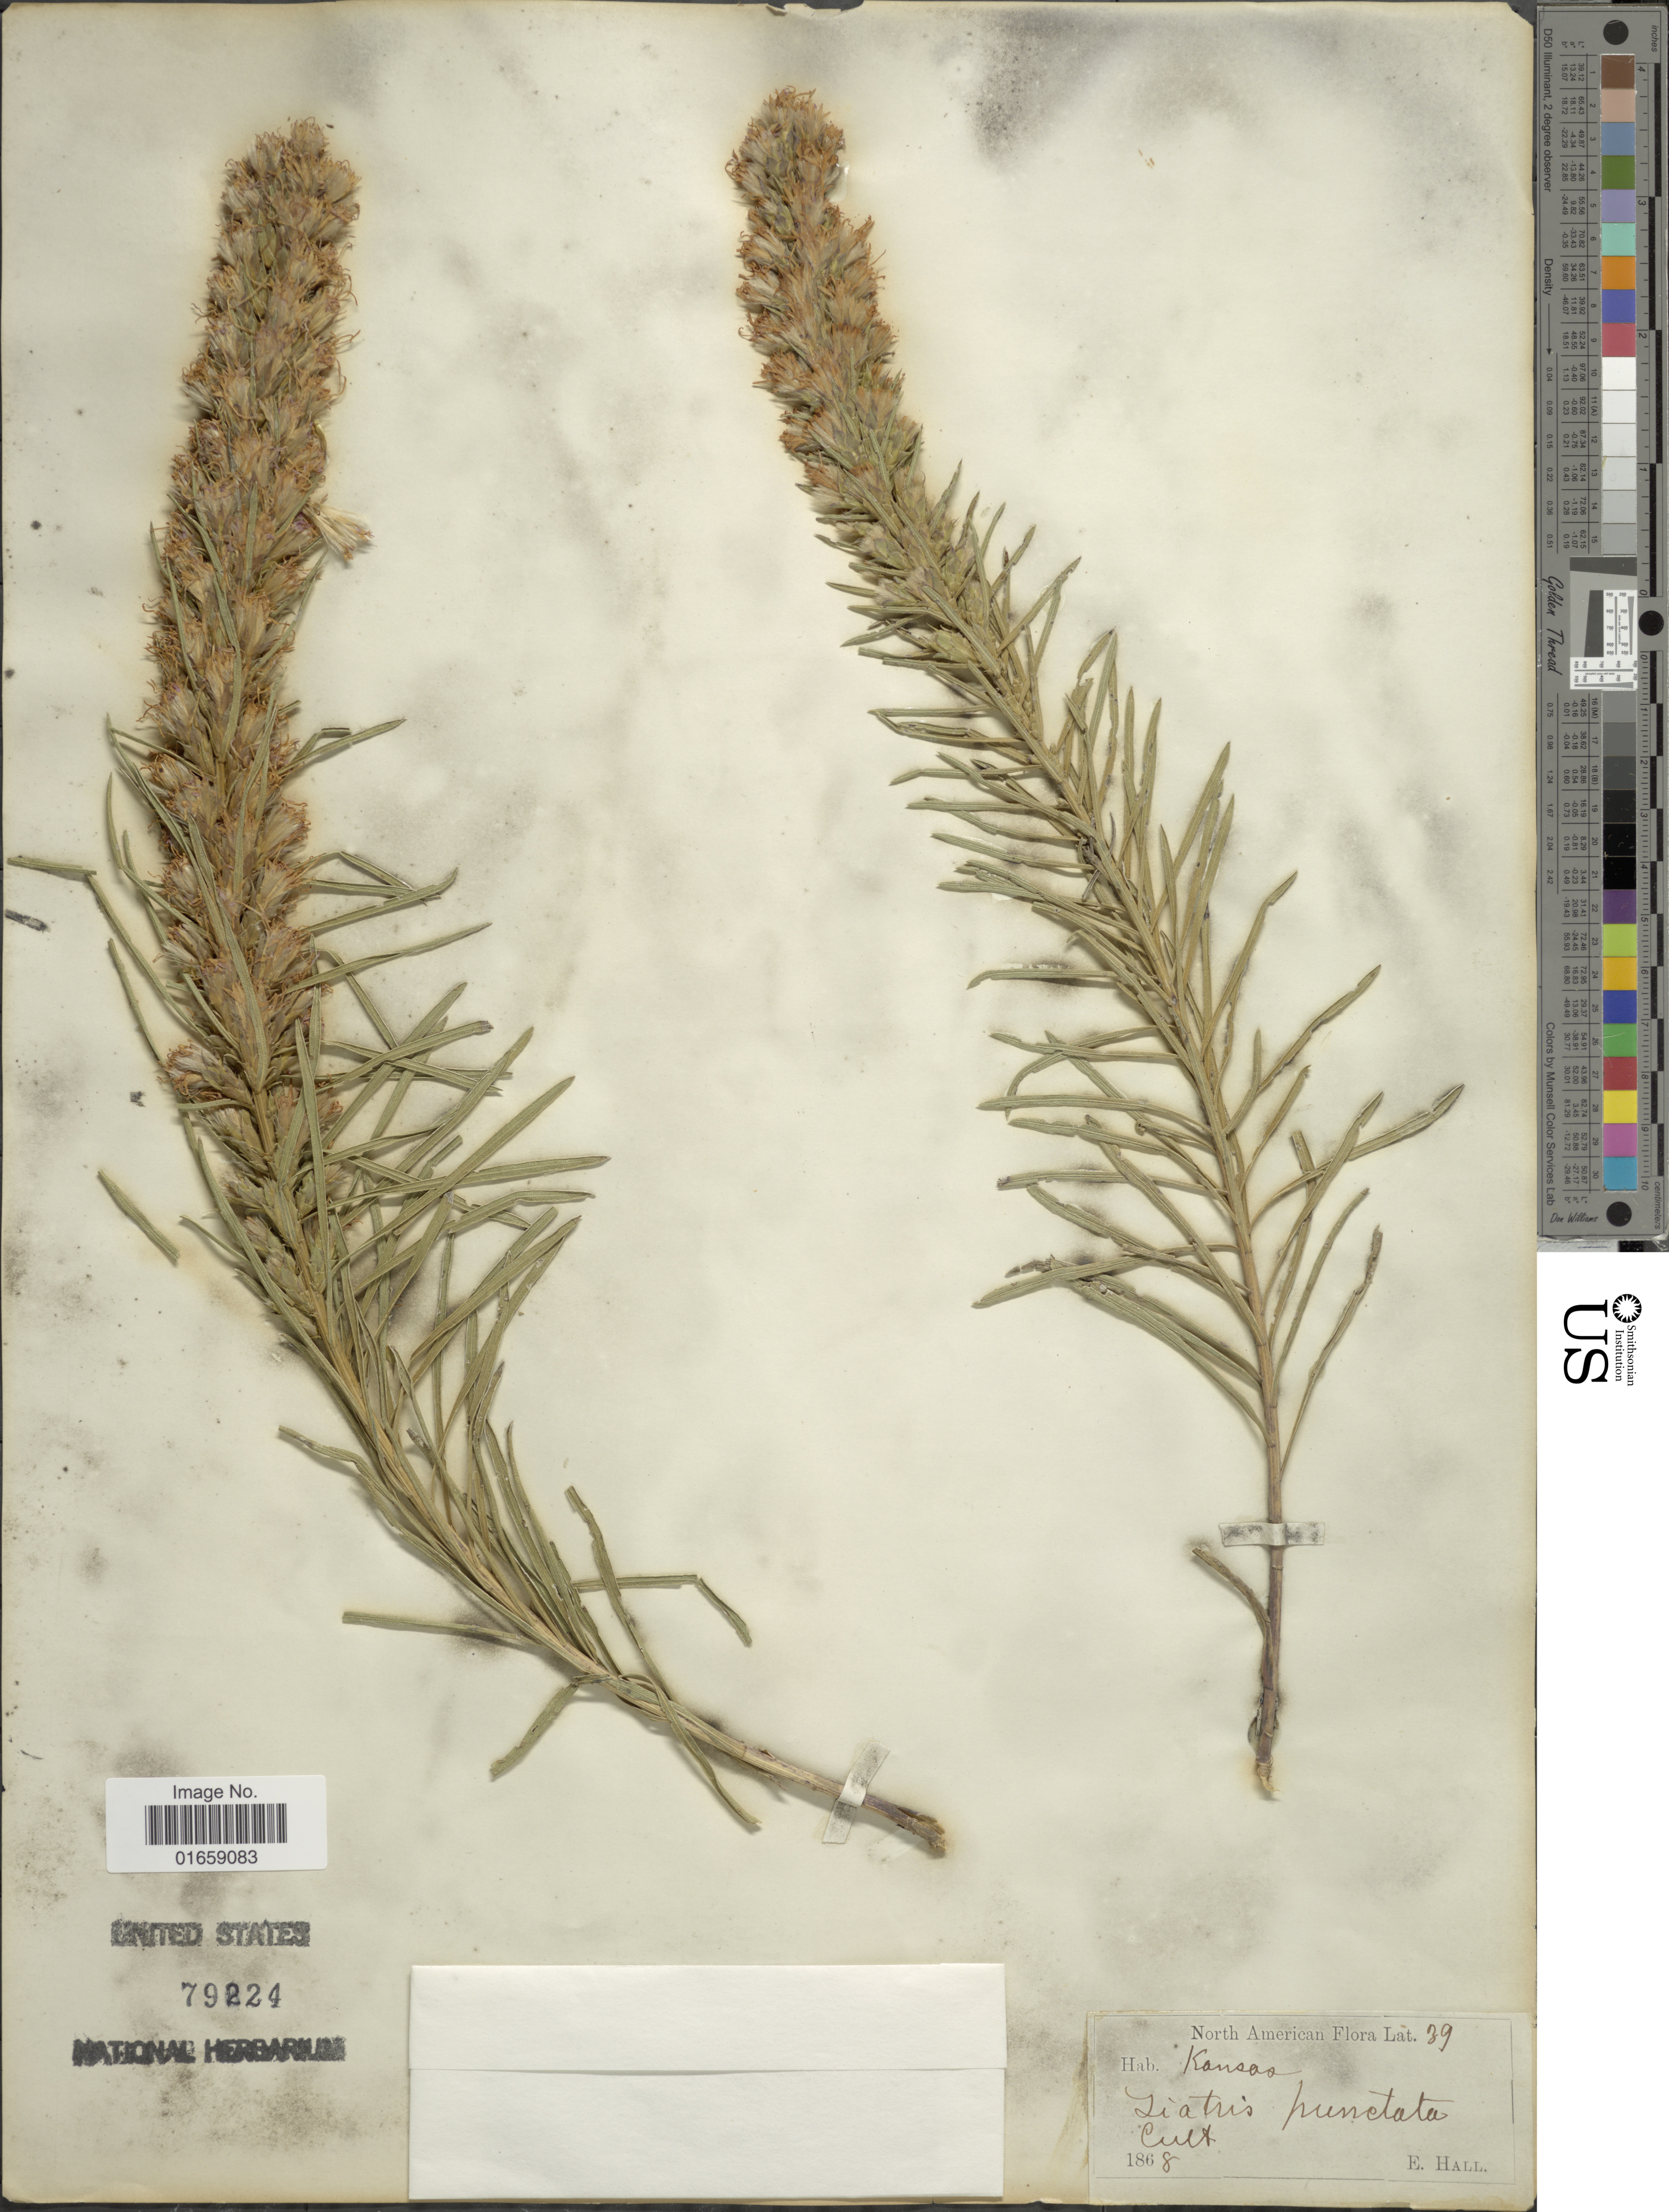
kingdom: Plantae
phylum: Tracheophyta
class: Magnoliopsida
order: Asterales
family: Asteraceae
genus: Liatris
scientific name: Liatris punctata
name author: Hook.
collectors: E. Hall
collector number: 29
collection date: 1868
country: United States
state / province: Kansas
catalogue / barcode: US 79224